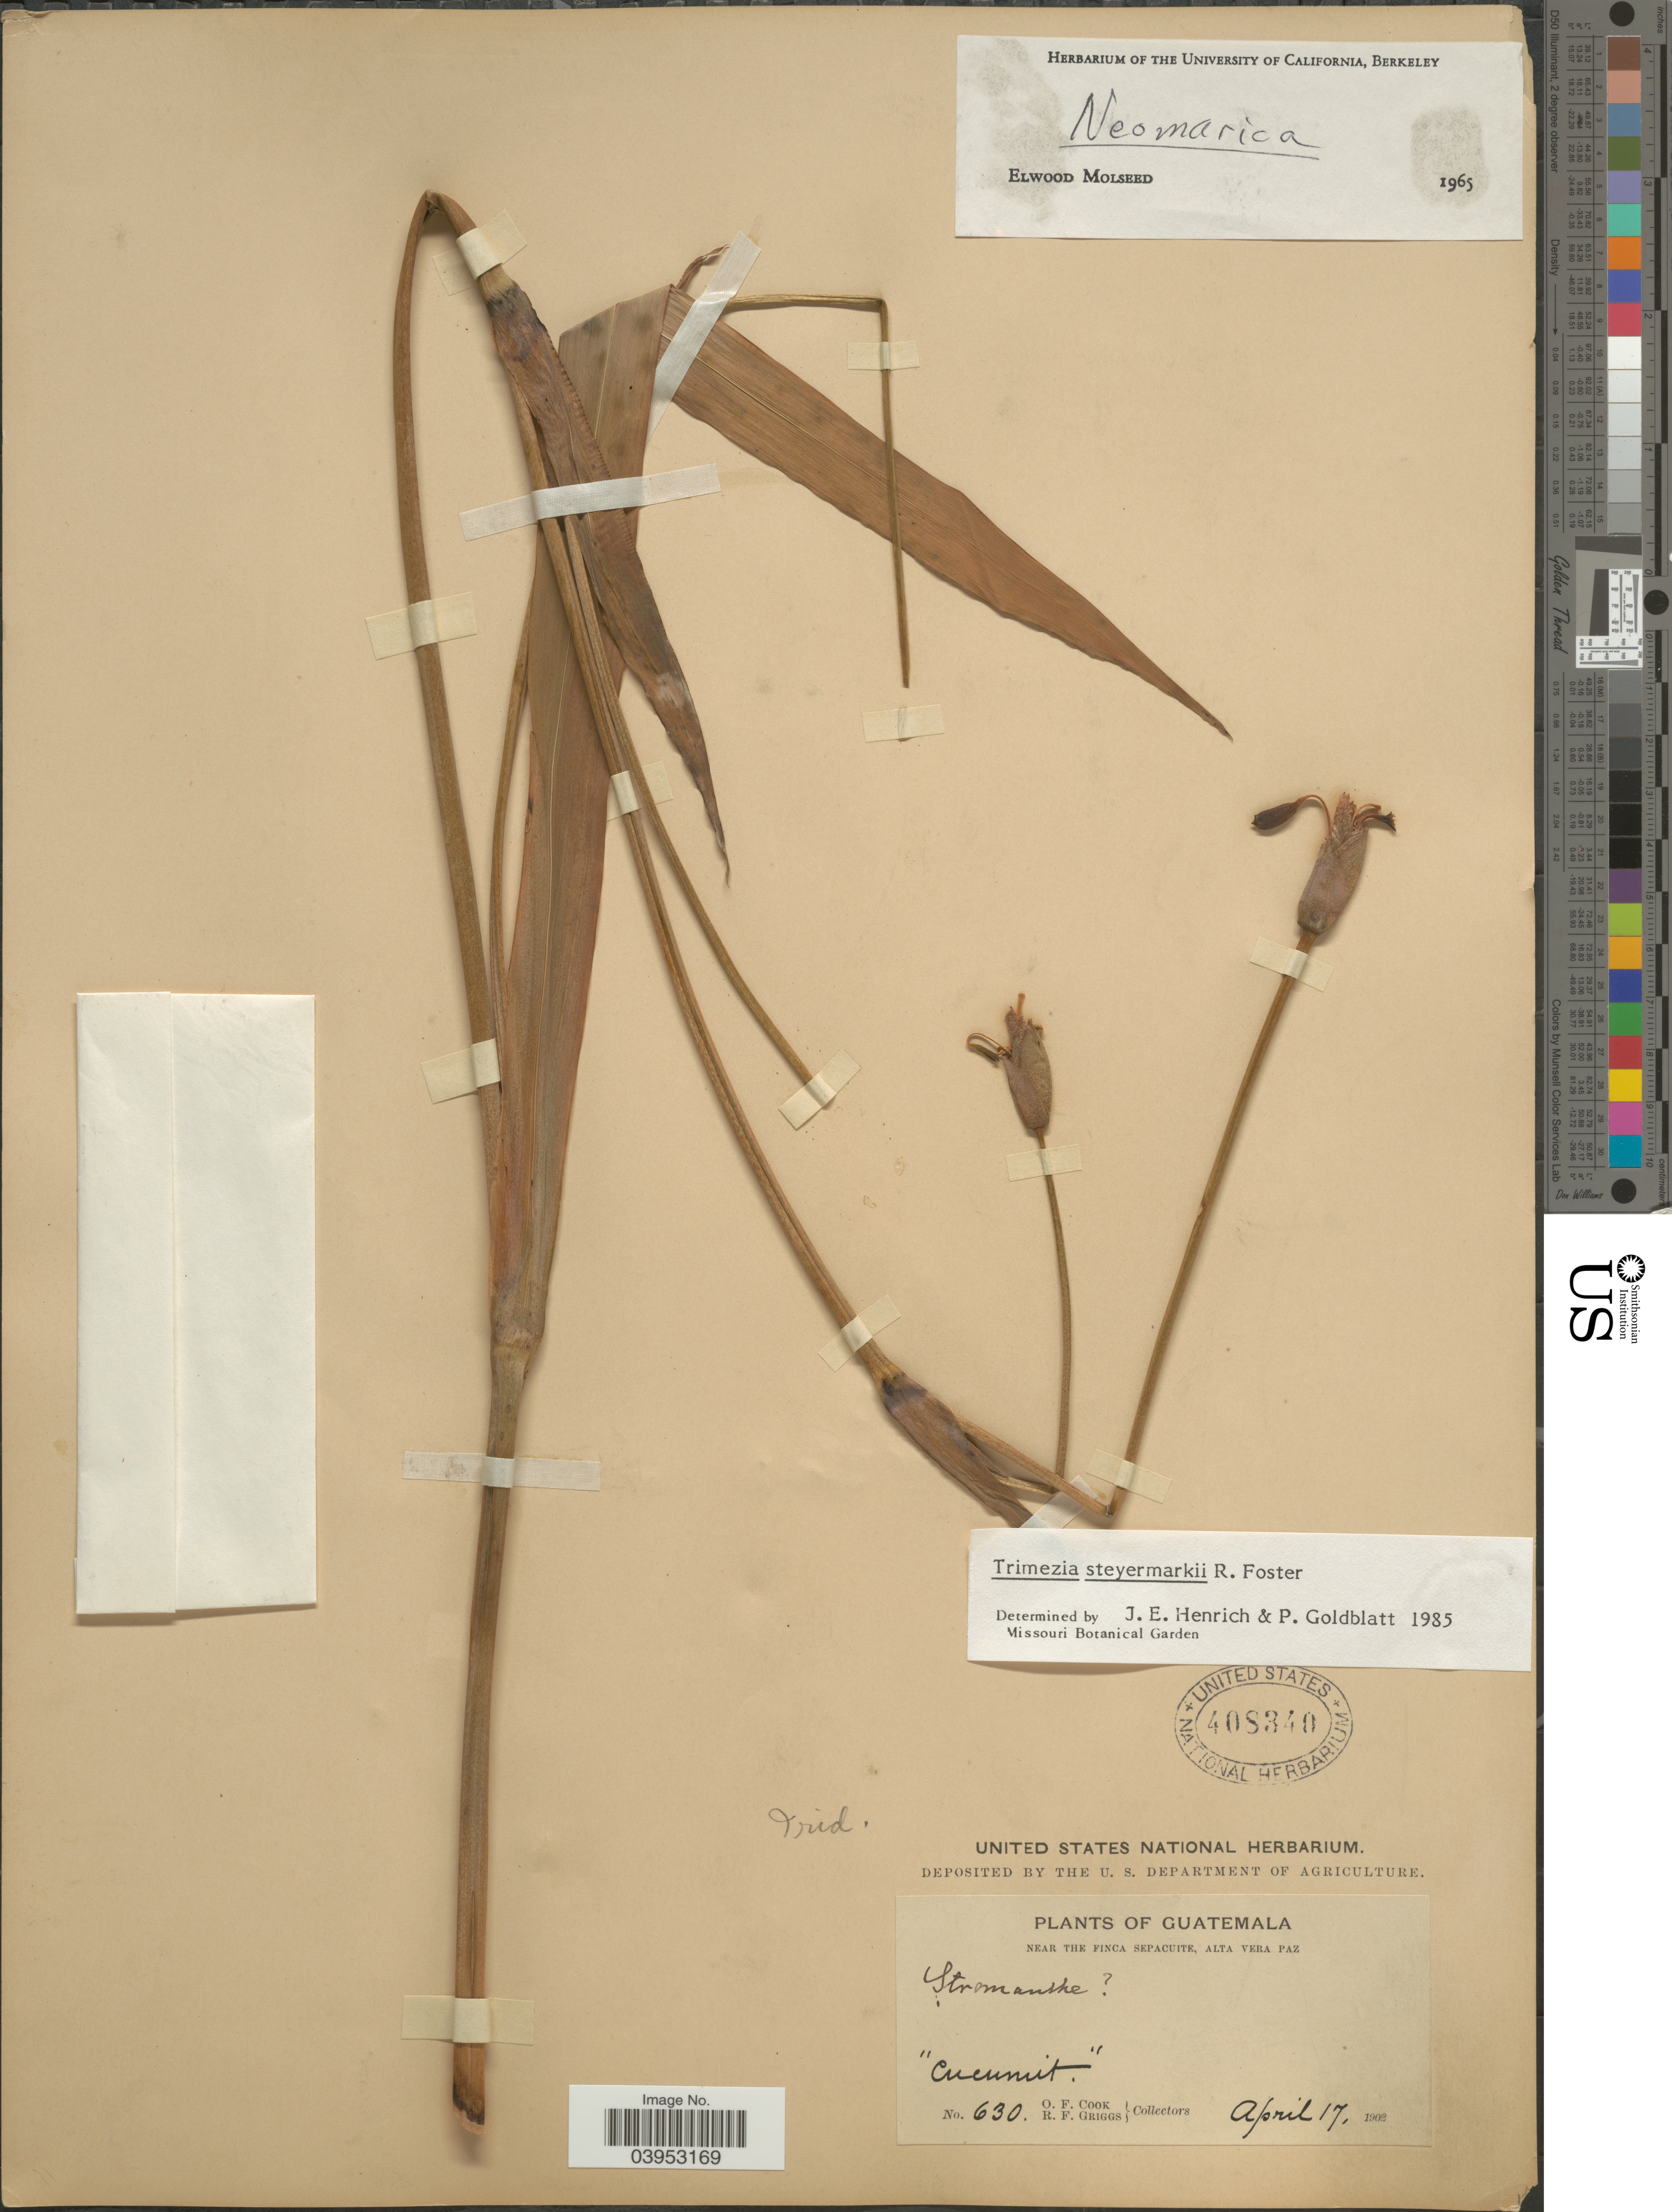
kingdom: Plantae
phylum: Tracheophyta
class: Liliopsida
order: Asparagales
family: Iridaceae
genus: Trimezia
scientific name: Trimezia steyermarkii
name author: R.C. Foster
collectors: O. F. Cook & R. F. Griggs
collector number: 630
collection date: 1902-04-17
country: Guatemala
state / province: Alta Verapaz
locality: Near The Finca Sepacuite, Alta Vera Paz. "Cucumit".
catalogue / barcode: US 408340